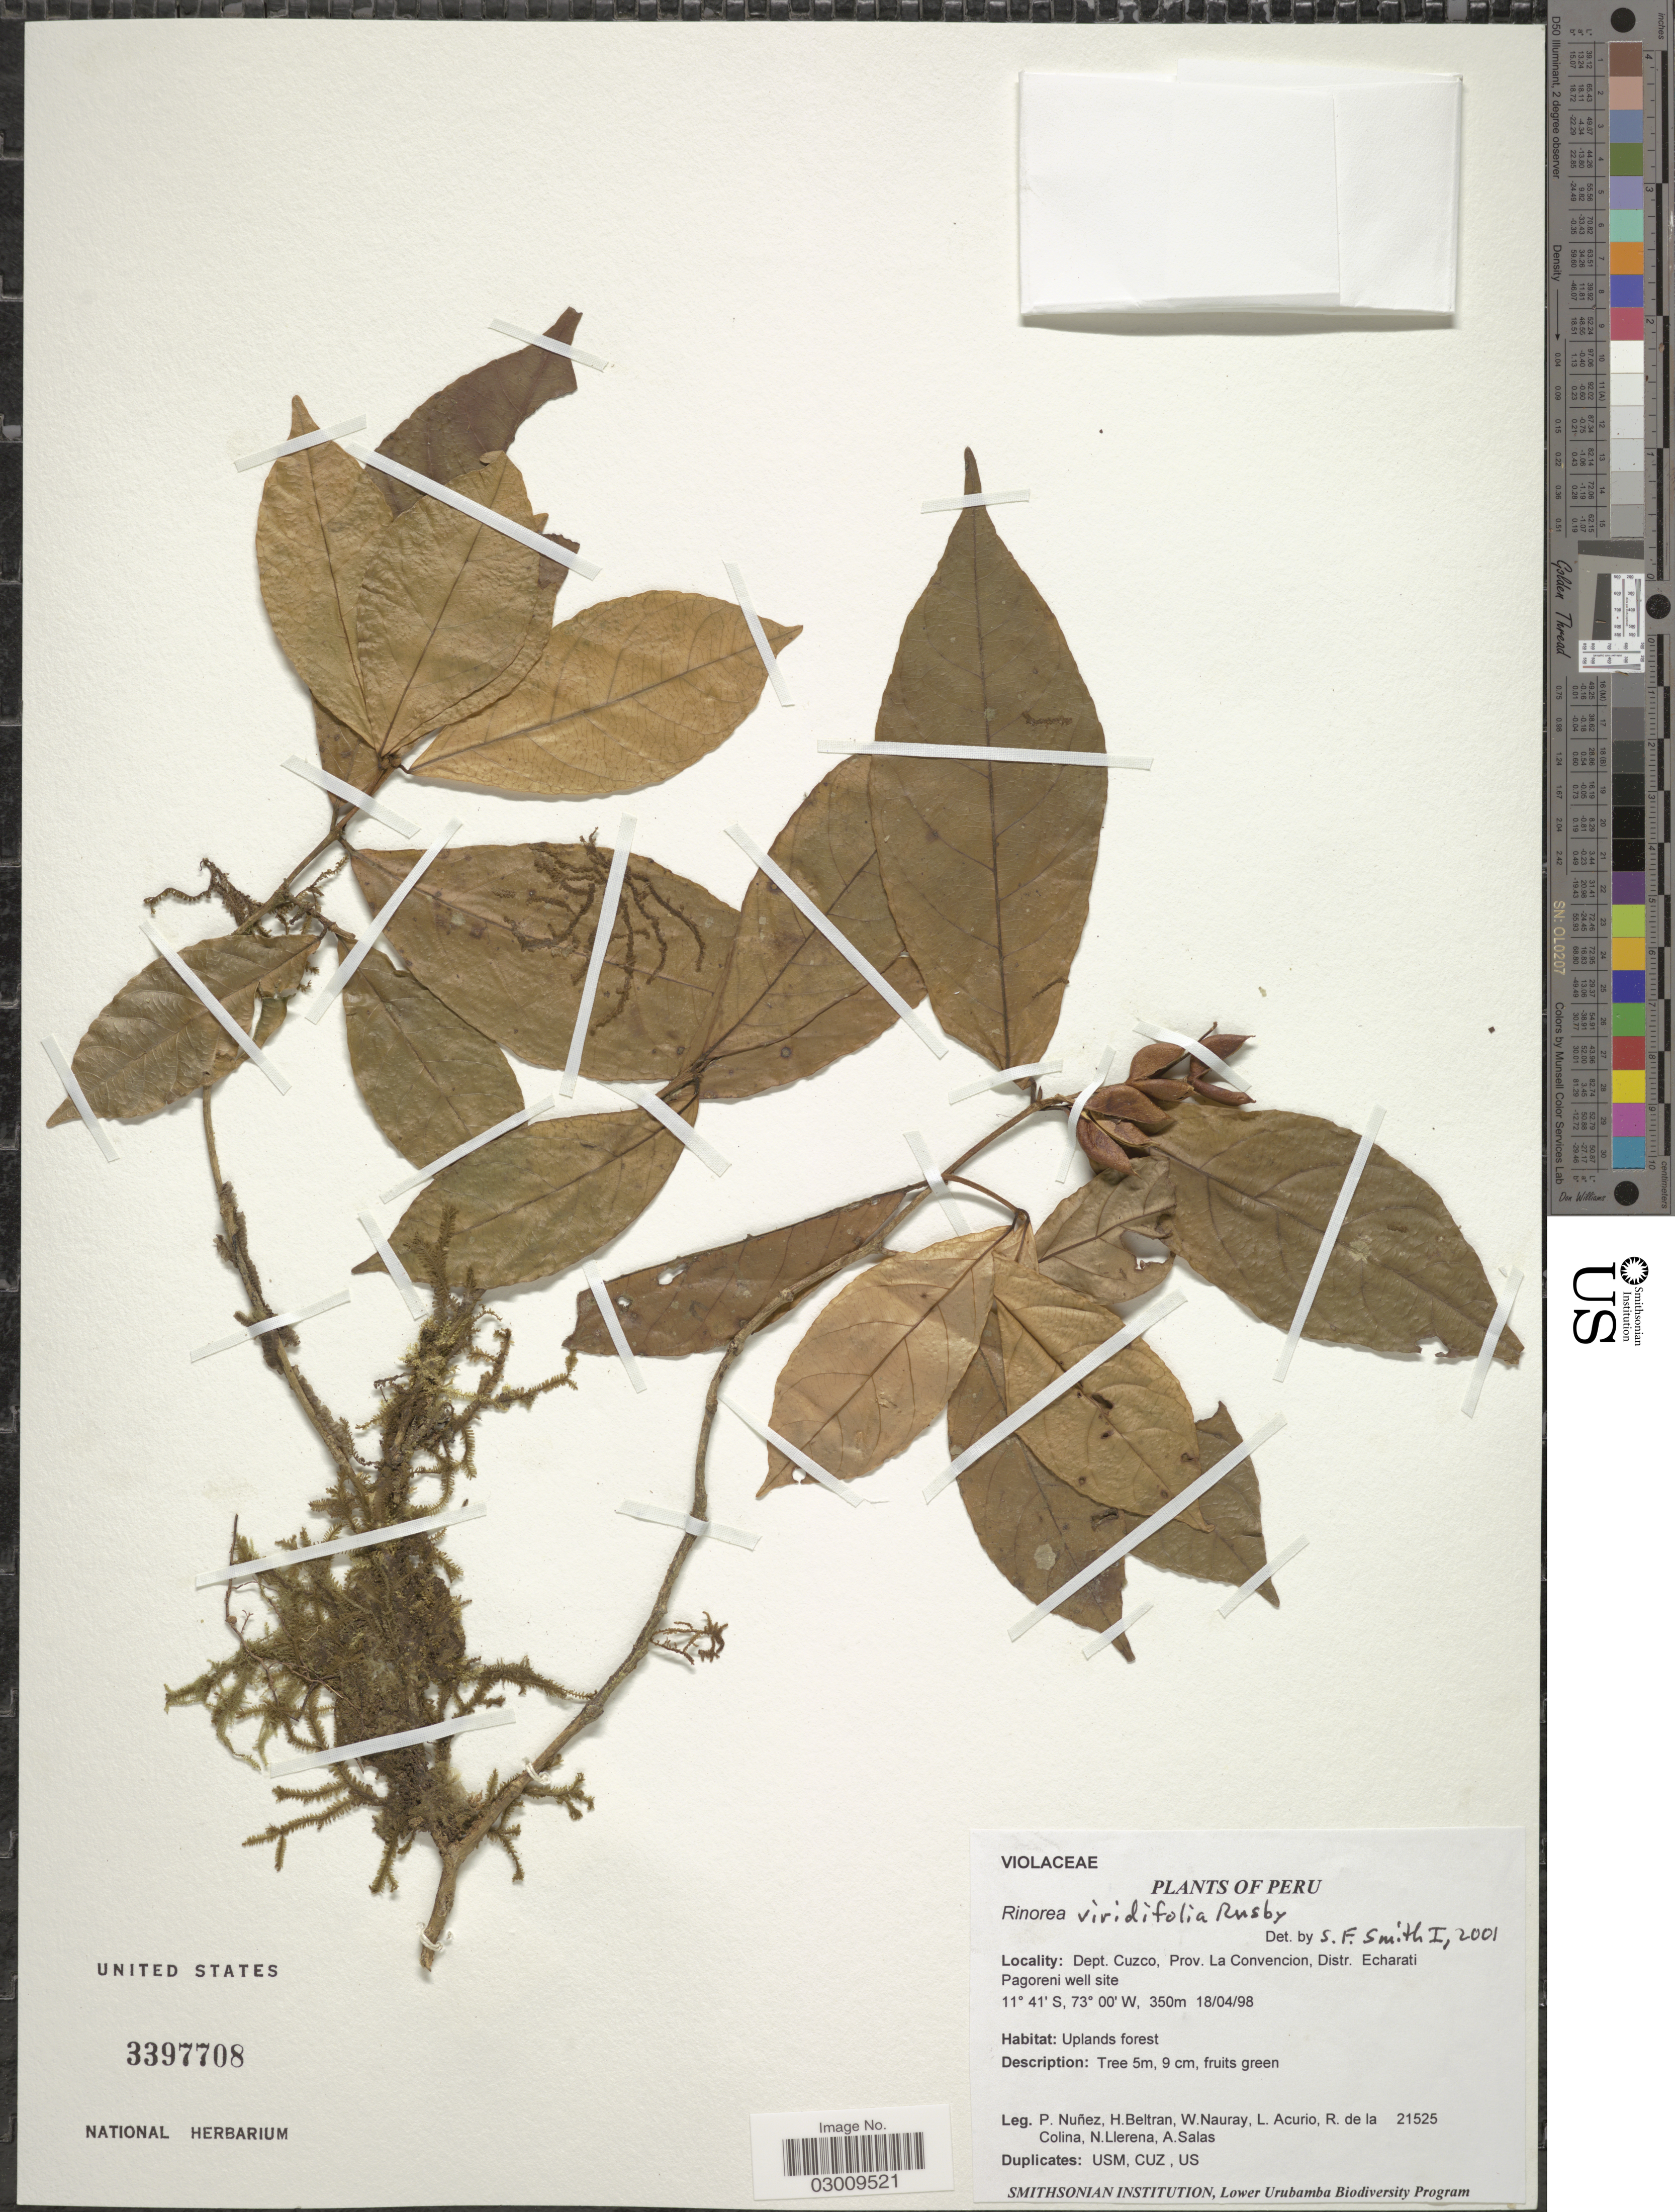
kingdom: Plantae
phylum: Tracheophyta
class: Magnoliopsida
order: Malpighiales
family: Violaceae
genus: Rinorea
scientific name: Rinorea viridifolia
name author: Rusby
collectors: P. Nuñez V., H. Beltran, W. Nauray, L. Acurio & et al.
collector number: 21525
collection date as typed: Transcribed d/m/y: 18/4/98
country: Peru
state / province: Cusco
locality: Dept. Cuzco, Prov. La Convencion, Distr. Echarati Pagoreni well site.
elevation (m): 350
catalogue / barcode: US 3397708